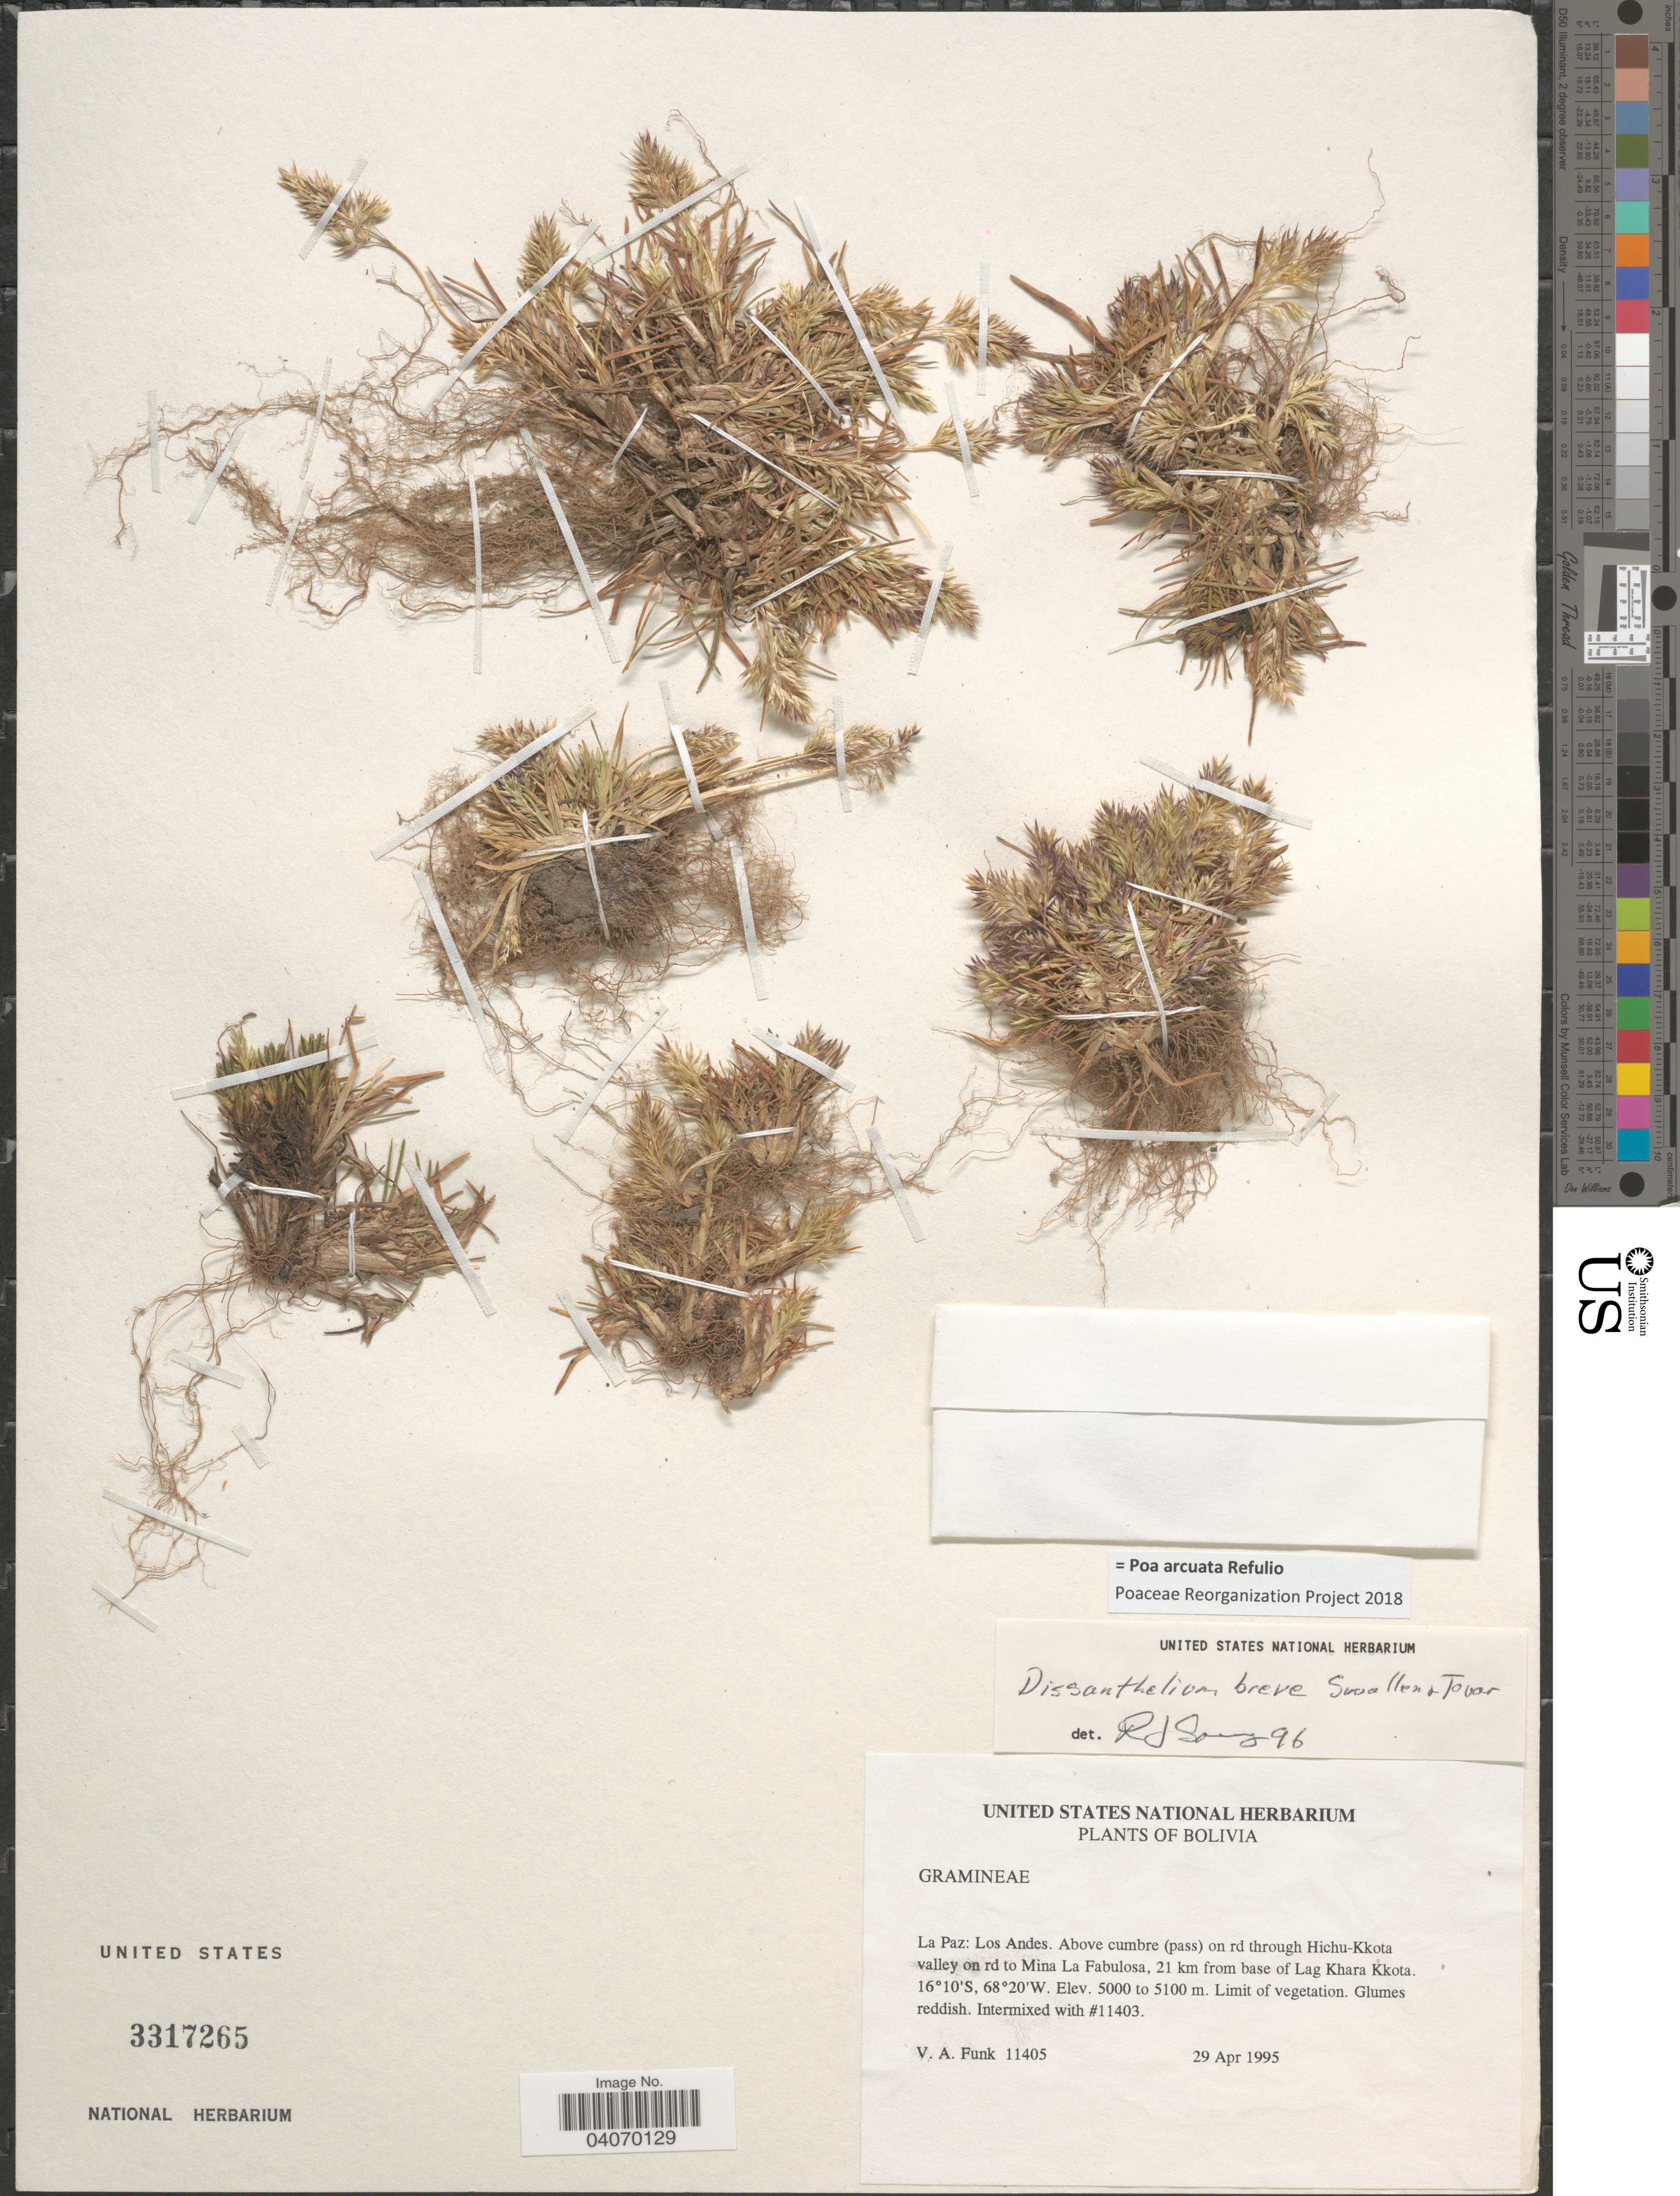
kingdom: Plantae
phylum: Tracheophyta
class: Liliopsida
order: Poales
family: Poaceae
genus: Poa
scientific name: Poa arcuata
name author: Refulio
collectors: V. Funk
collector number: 11405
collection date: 1995-04-29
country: Bolivia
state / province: La Paz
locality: Los Andes. Above cumbre (pass) on rd through Hichu-Kkota valley on rd to Mina La Fabulosa, 21 km from base of Lag Khara Kkota.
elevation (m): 5000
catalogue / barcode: US 3317265